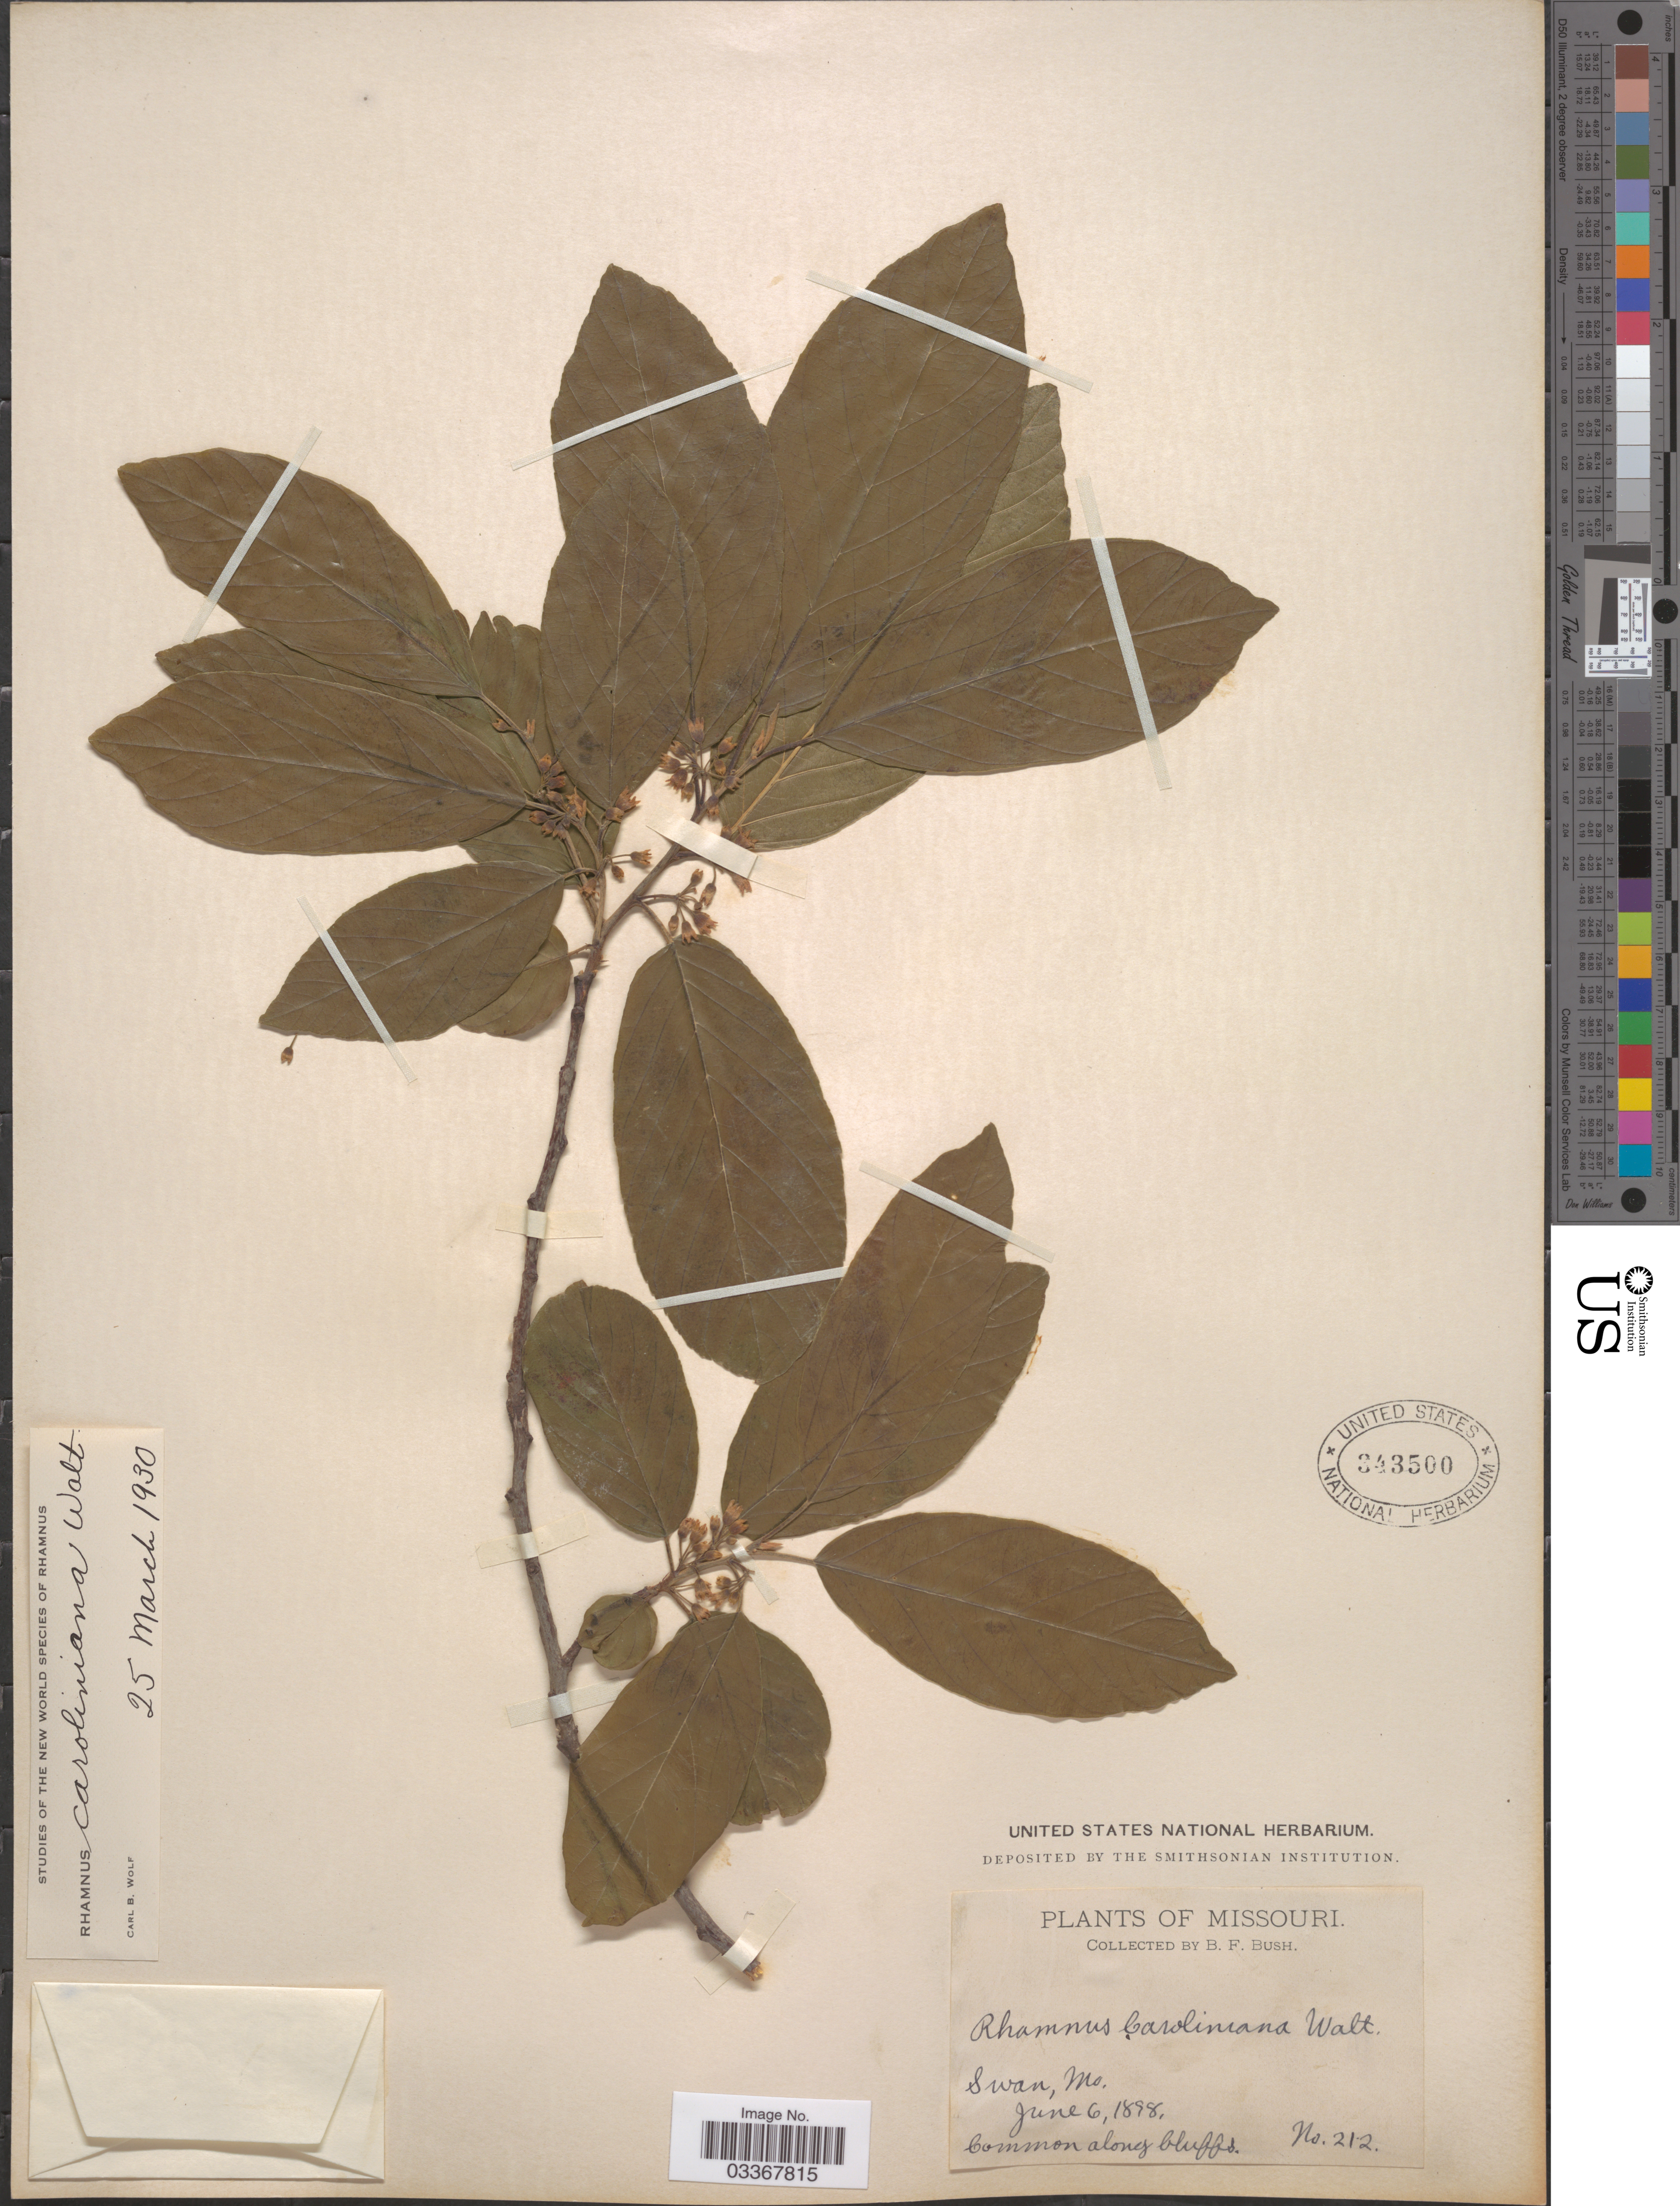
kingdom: Plantae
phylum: Tracheophyta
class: Magnoliopsida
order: Rosales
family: Rhamnaceae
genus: Frangula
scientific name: Frangula caroliniana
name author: (Walter) A. Gray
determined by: Strong, Mark T., (BOT), Smithsonian Institution - National Museum of Natural History (UNITED STATES)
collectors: B. F. Bush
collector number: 212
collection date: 1898-06-06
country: United States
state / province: Missouri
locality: Swan.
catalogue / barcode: US 343500